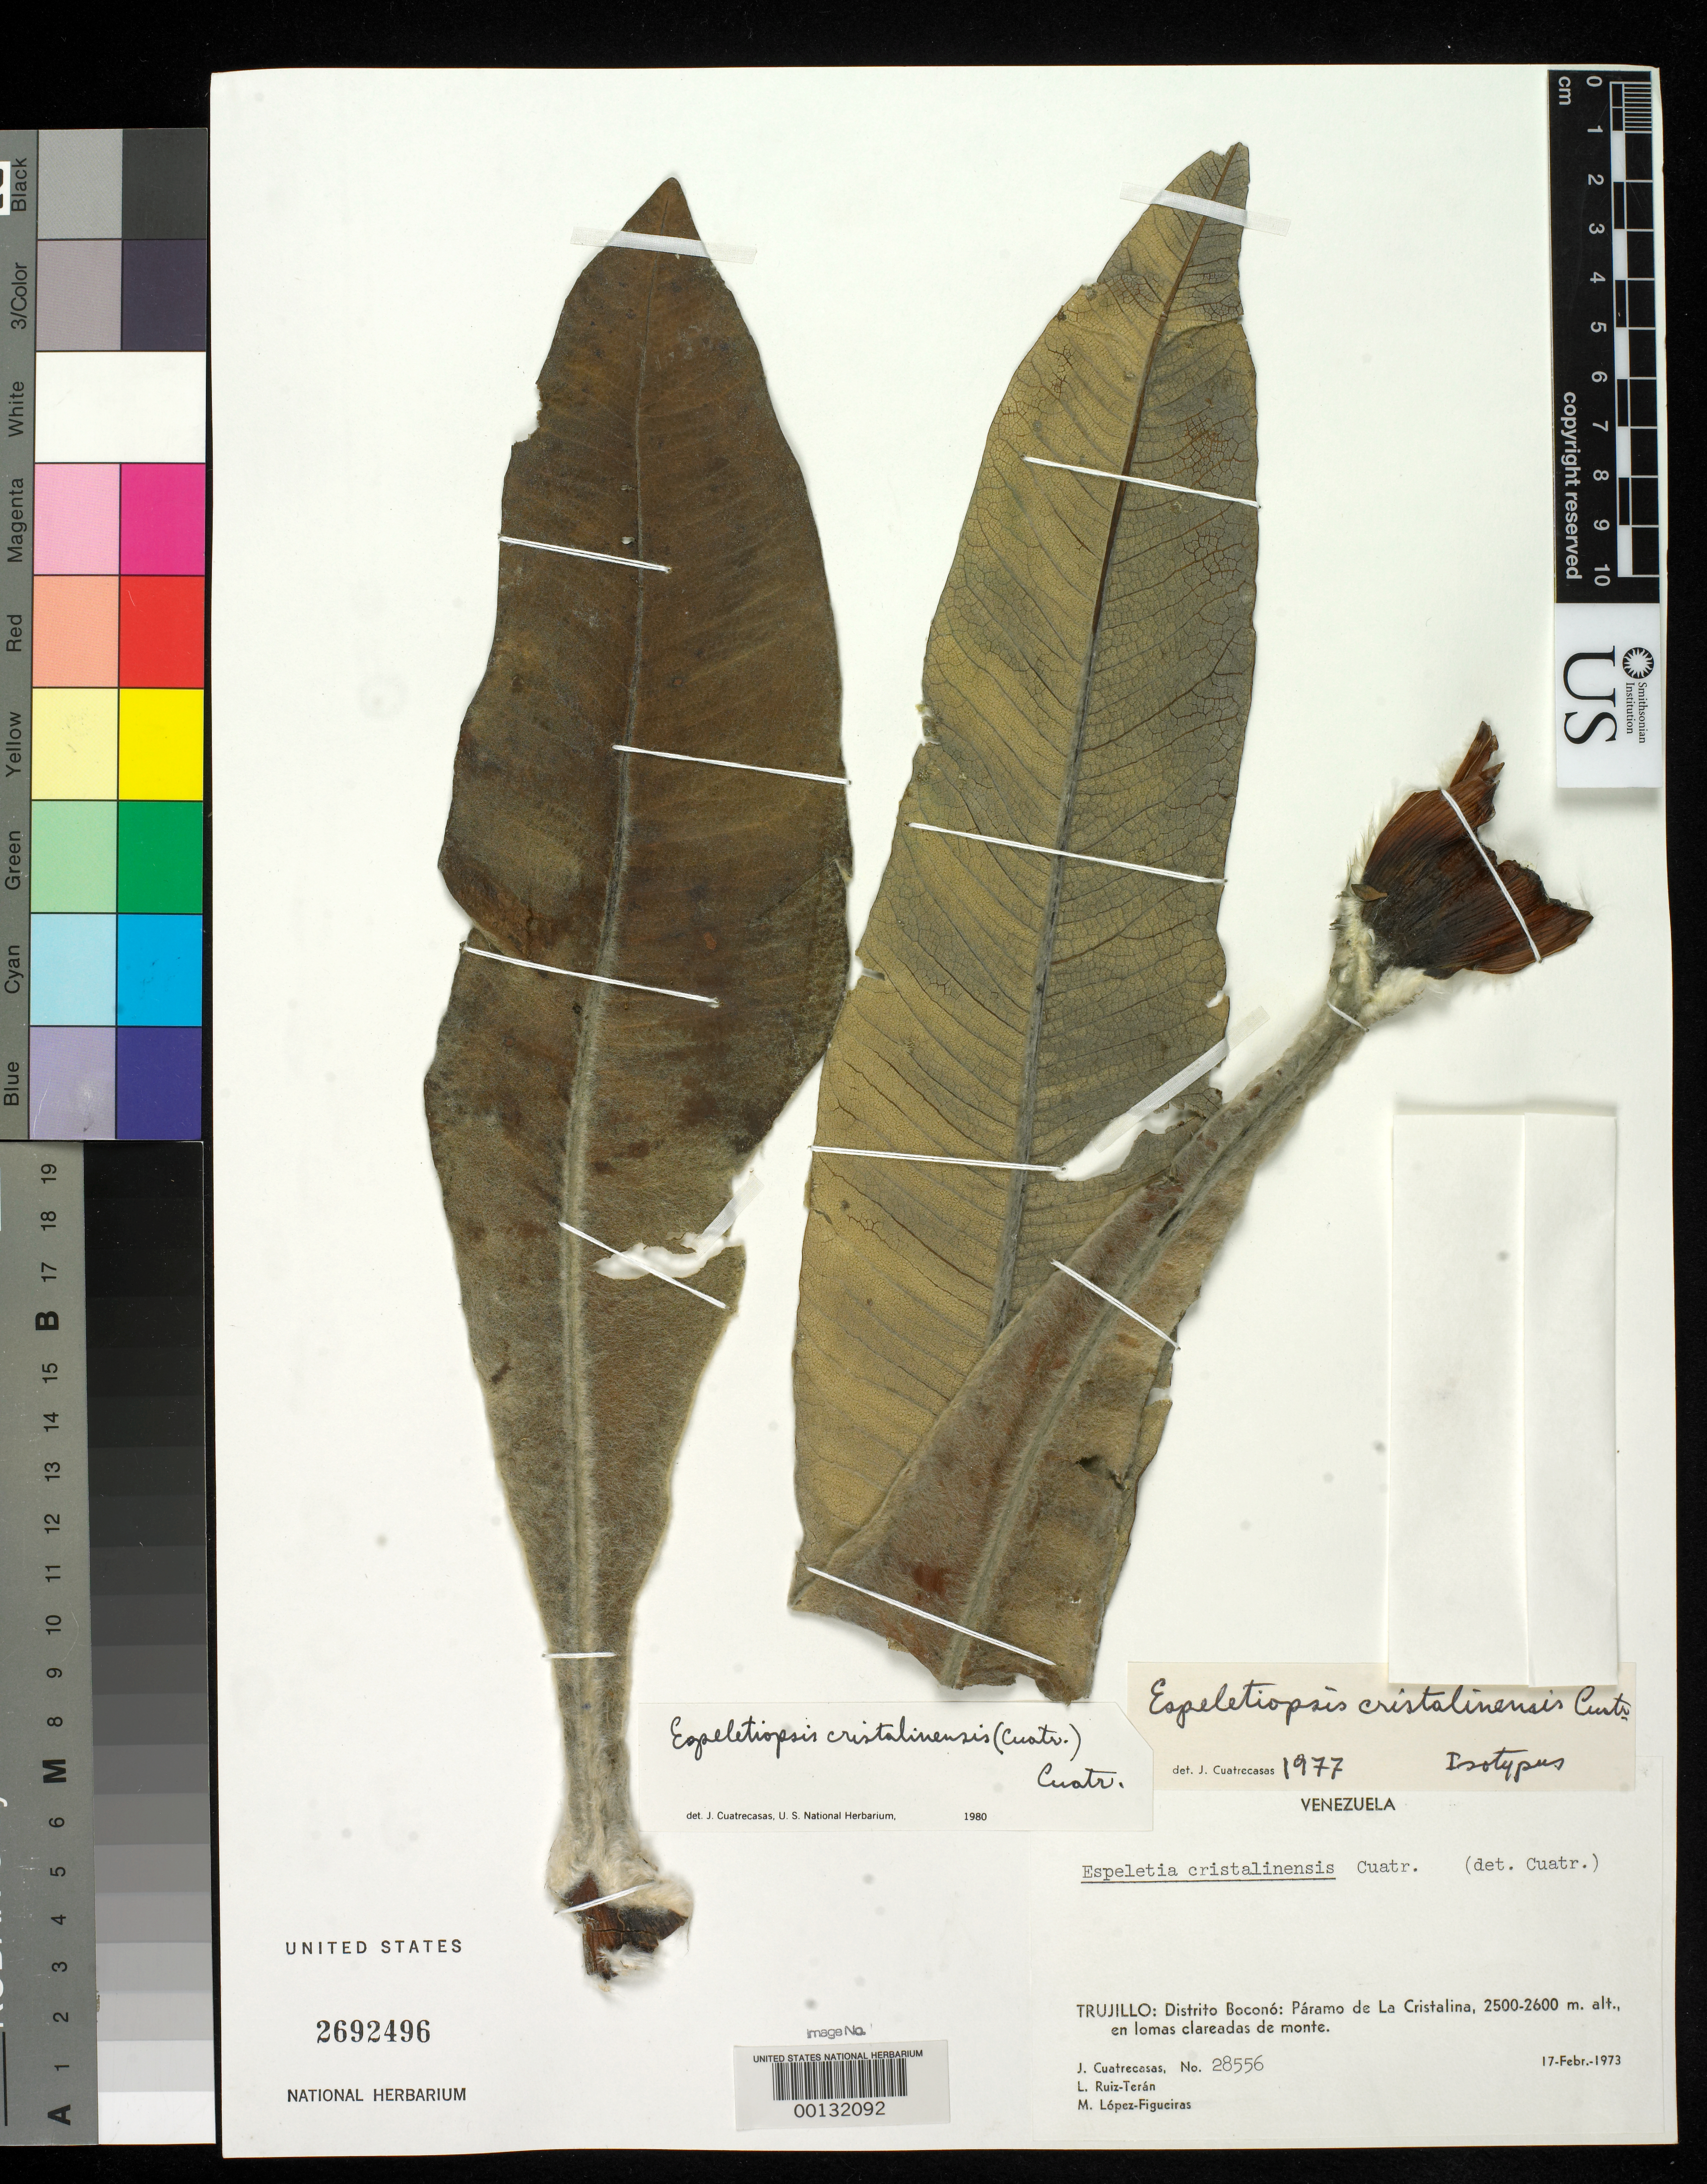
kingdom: Plantae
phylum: Tracheophyta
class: Magnoliopsida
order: Asterales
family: Asteraceae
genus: Espeletia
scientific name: Espeletia cristalinensis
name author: Cuatrec.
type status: Isotype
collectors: J. Cuatrecasas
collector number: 28556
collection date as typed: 17 Feb 1973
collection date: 1973-02-17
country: Venezuela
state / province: Trujillo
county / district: Bocono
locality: Páramo de La Cristalina.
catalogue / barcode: US 2692496